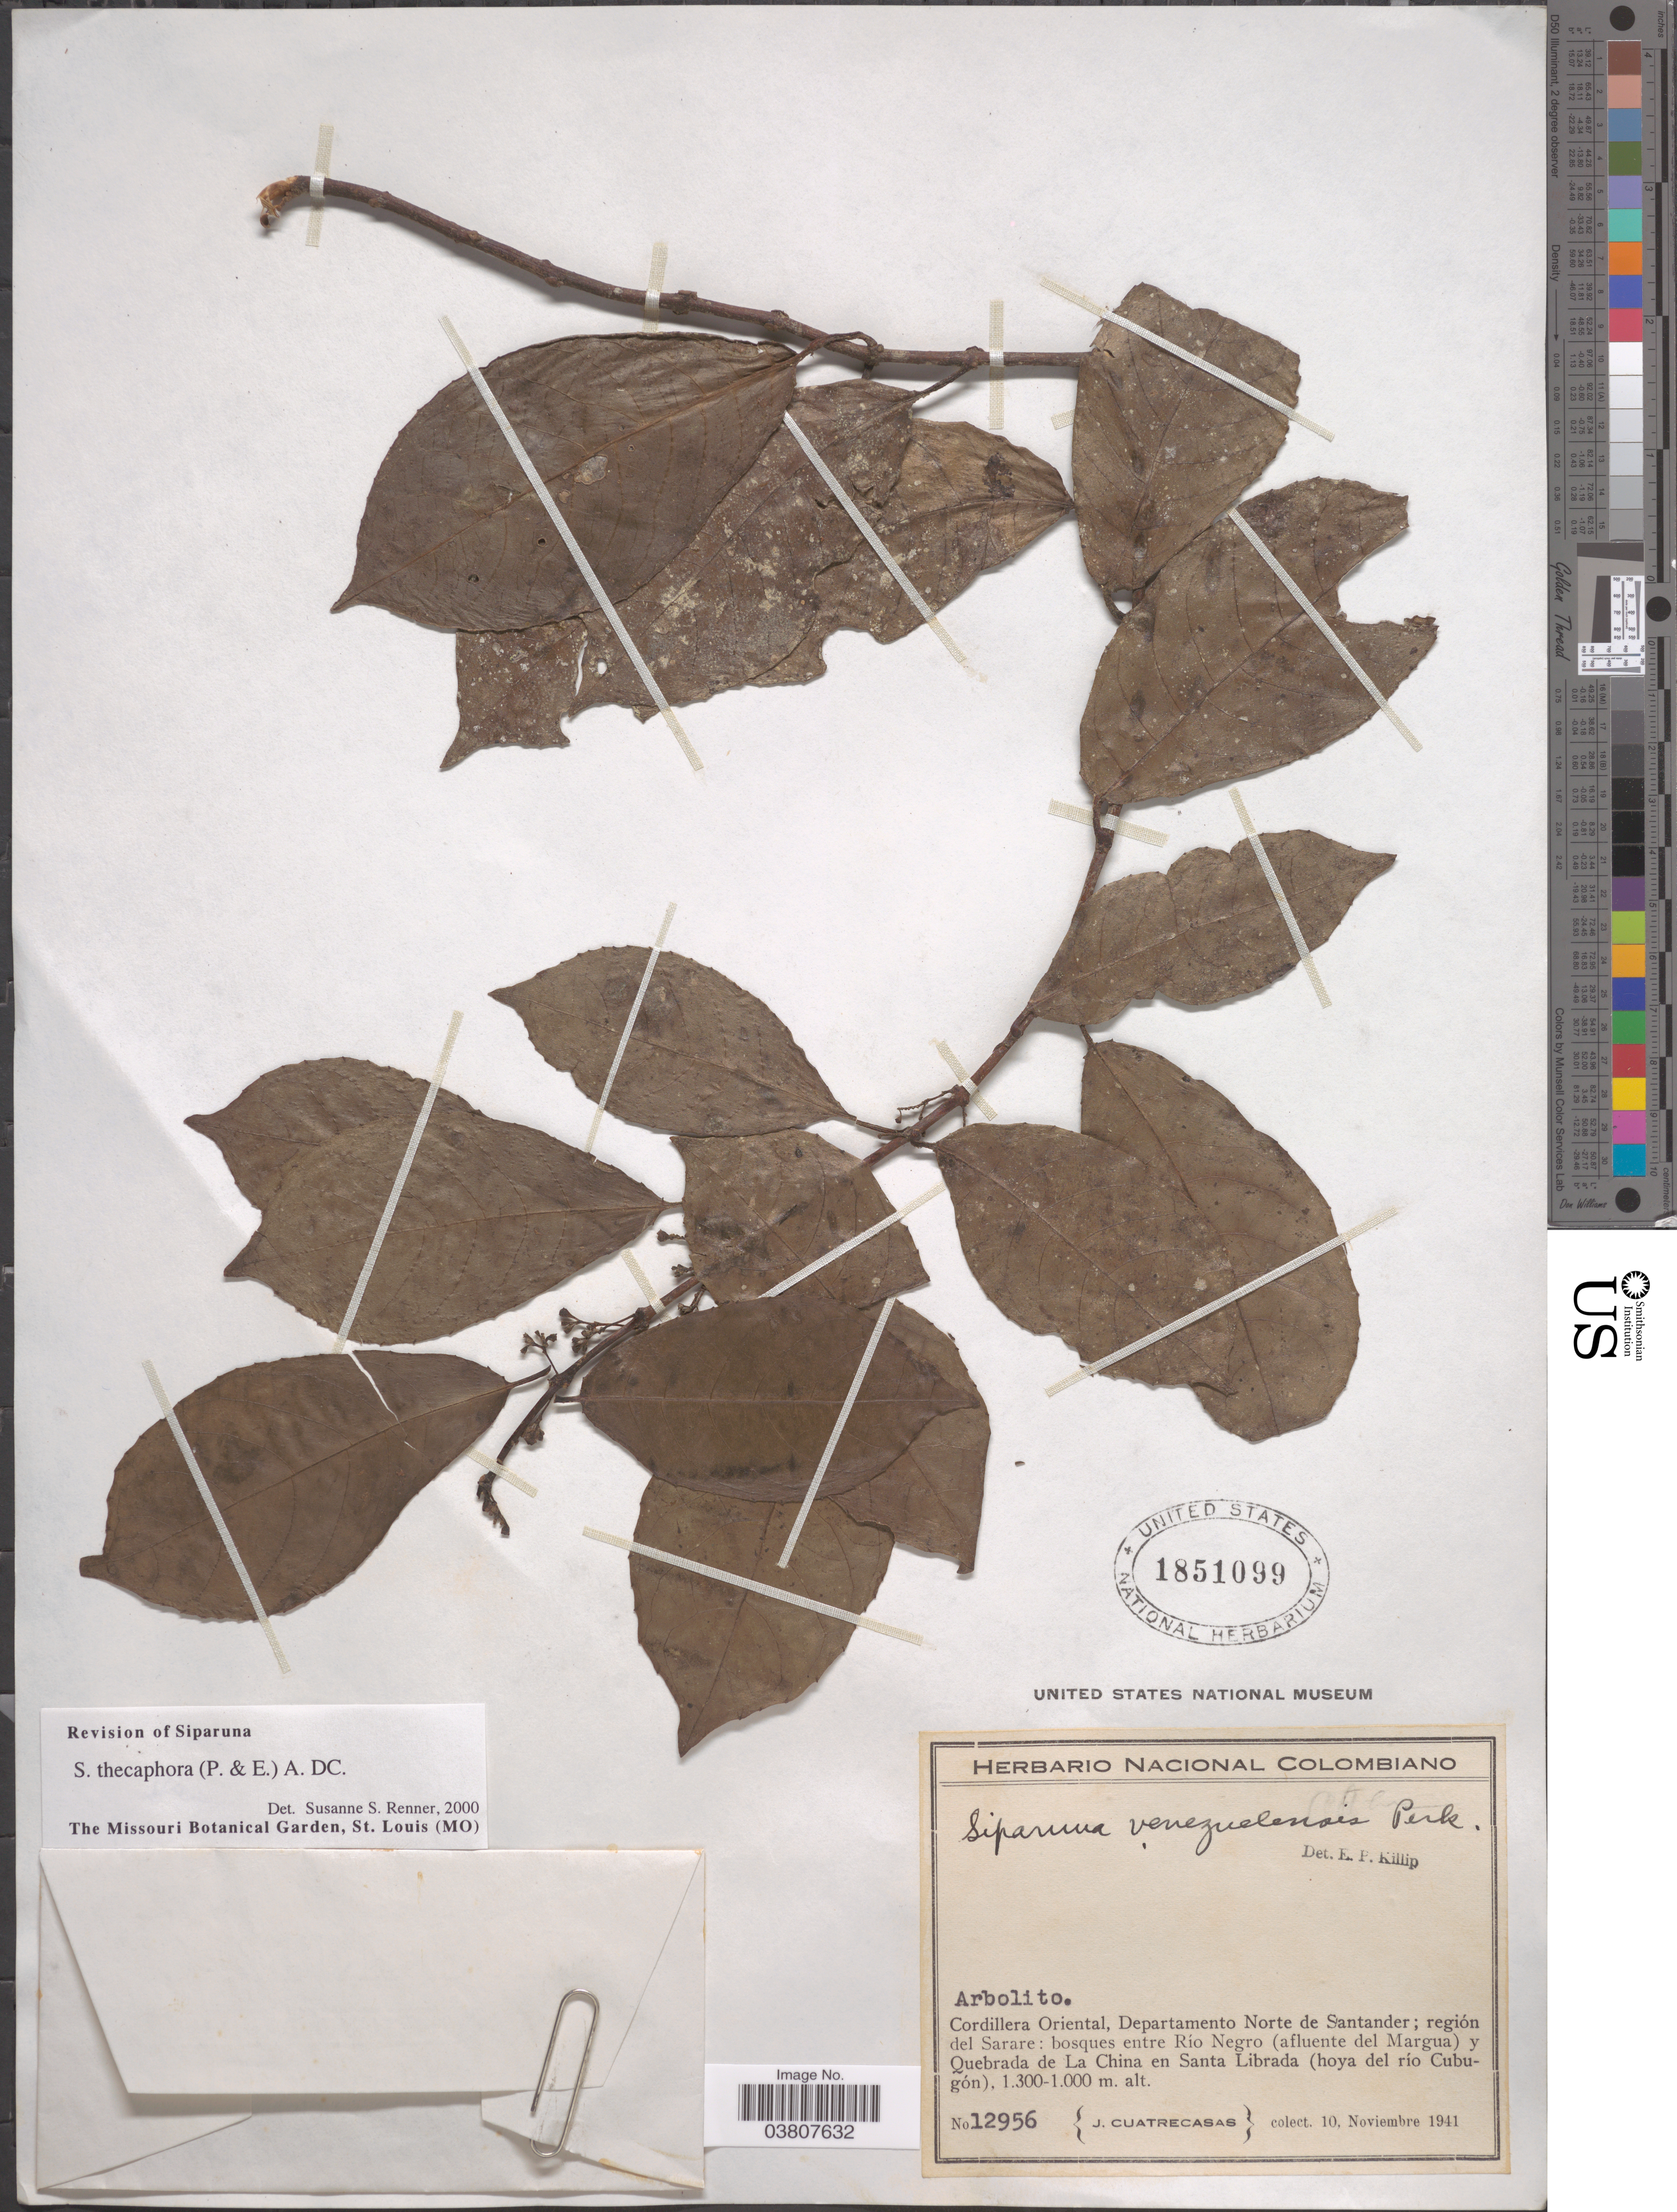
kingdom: Plantae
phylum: Tracheophyta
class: Magnoliopsida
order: Laurales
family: Siparunaceae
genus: Siparuna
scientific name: Siparuna thecaphora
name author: (Poepp. & Endl.) A. DC.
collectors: J. Cuatrecasas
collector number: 12956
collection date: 1941-11-10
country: Colombia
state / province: Norte de Santander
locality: Cordillera Oriental. Departamento Norte de Santander; región del Sarare: bosques entre Río Negro (afluente del Margua) y Quebrada de La China en Santa Librada (hoya del río Cubugón.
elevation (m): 1000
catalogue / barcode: US 1851099